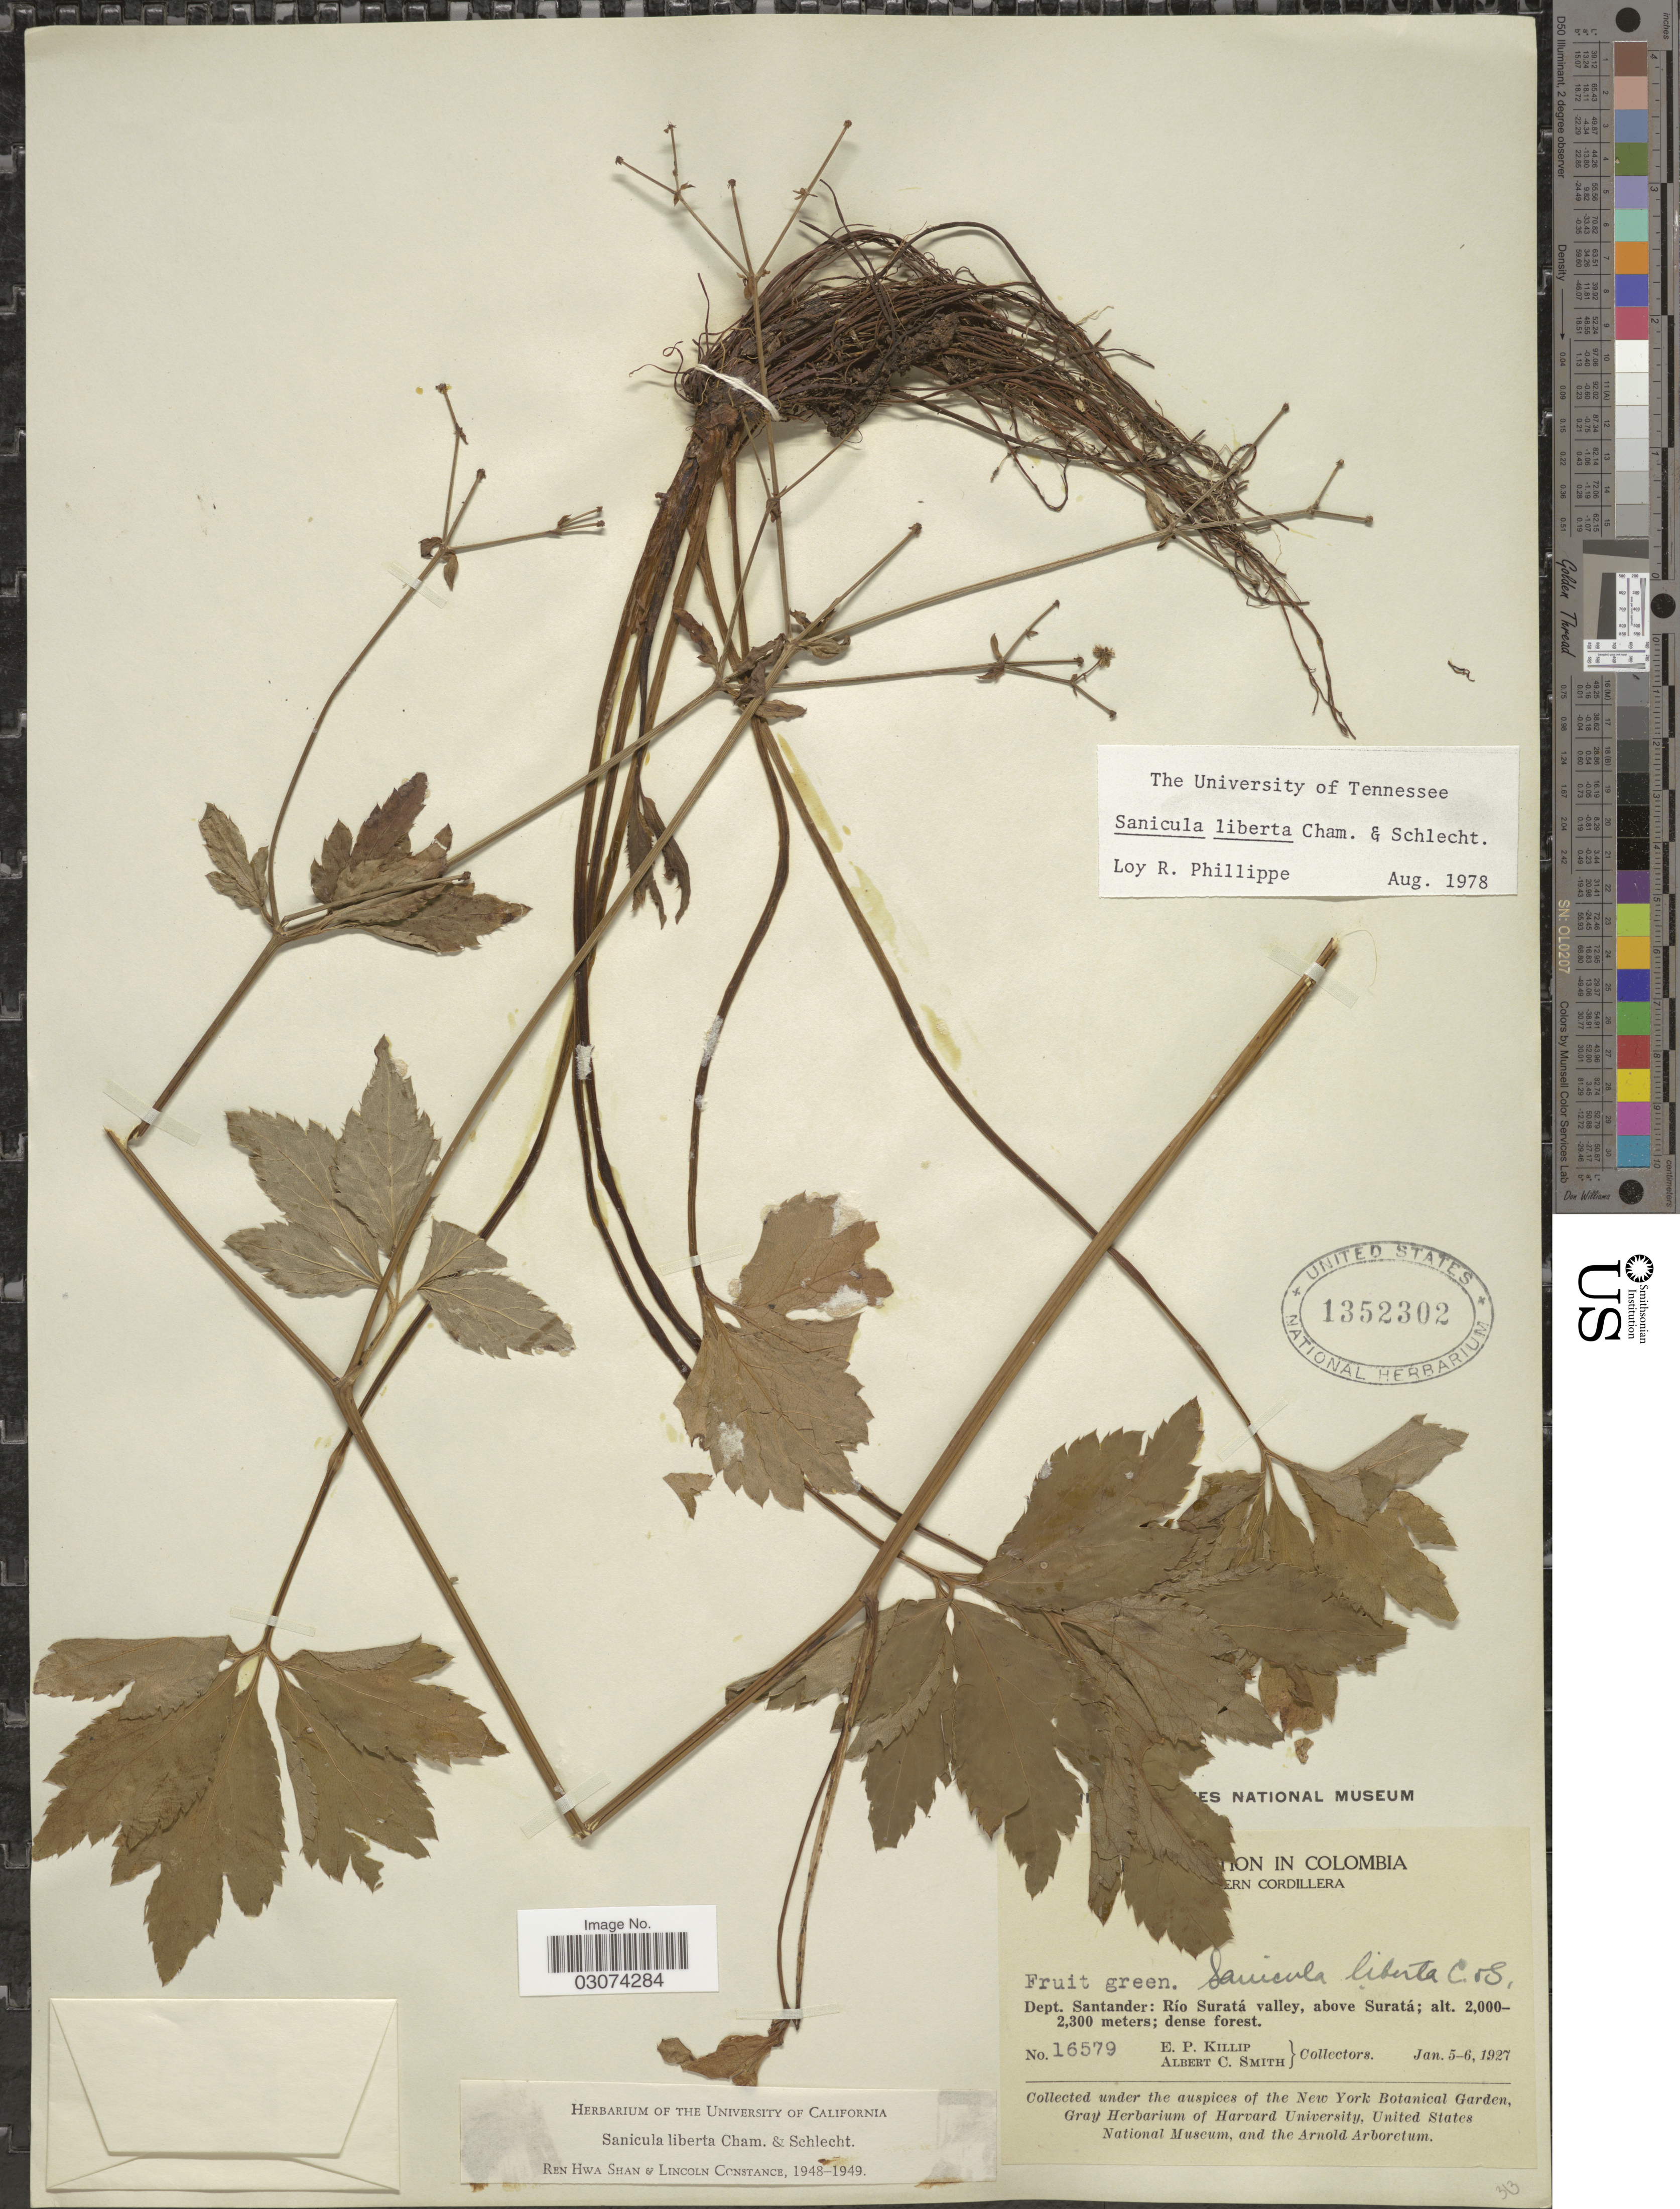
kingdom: Plantae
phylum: Tracheophyta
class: Magnoliopsida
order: Apiales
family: Apiaceae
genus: Sanicula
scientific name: Sanicula liberta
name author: Cham. & Schltdl.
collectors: E. P. Killip & A. C. Smith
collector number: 16579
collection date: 1927-01-05/1927-01-06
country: Colombia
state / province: Santander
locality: Eastern Cordillera. Dept. Santander: Río Suratá valley, above Suratá.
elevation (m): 2000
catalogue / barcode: US 1352302